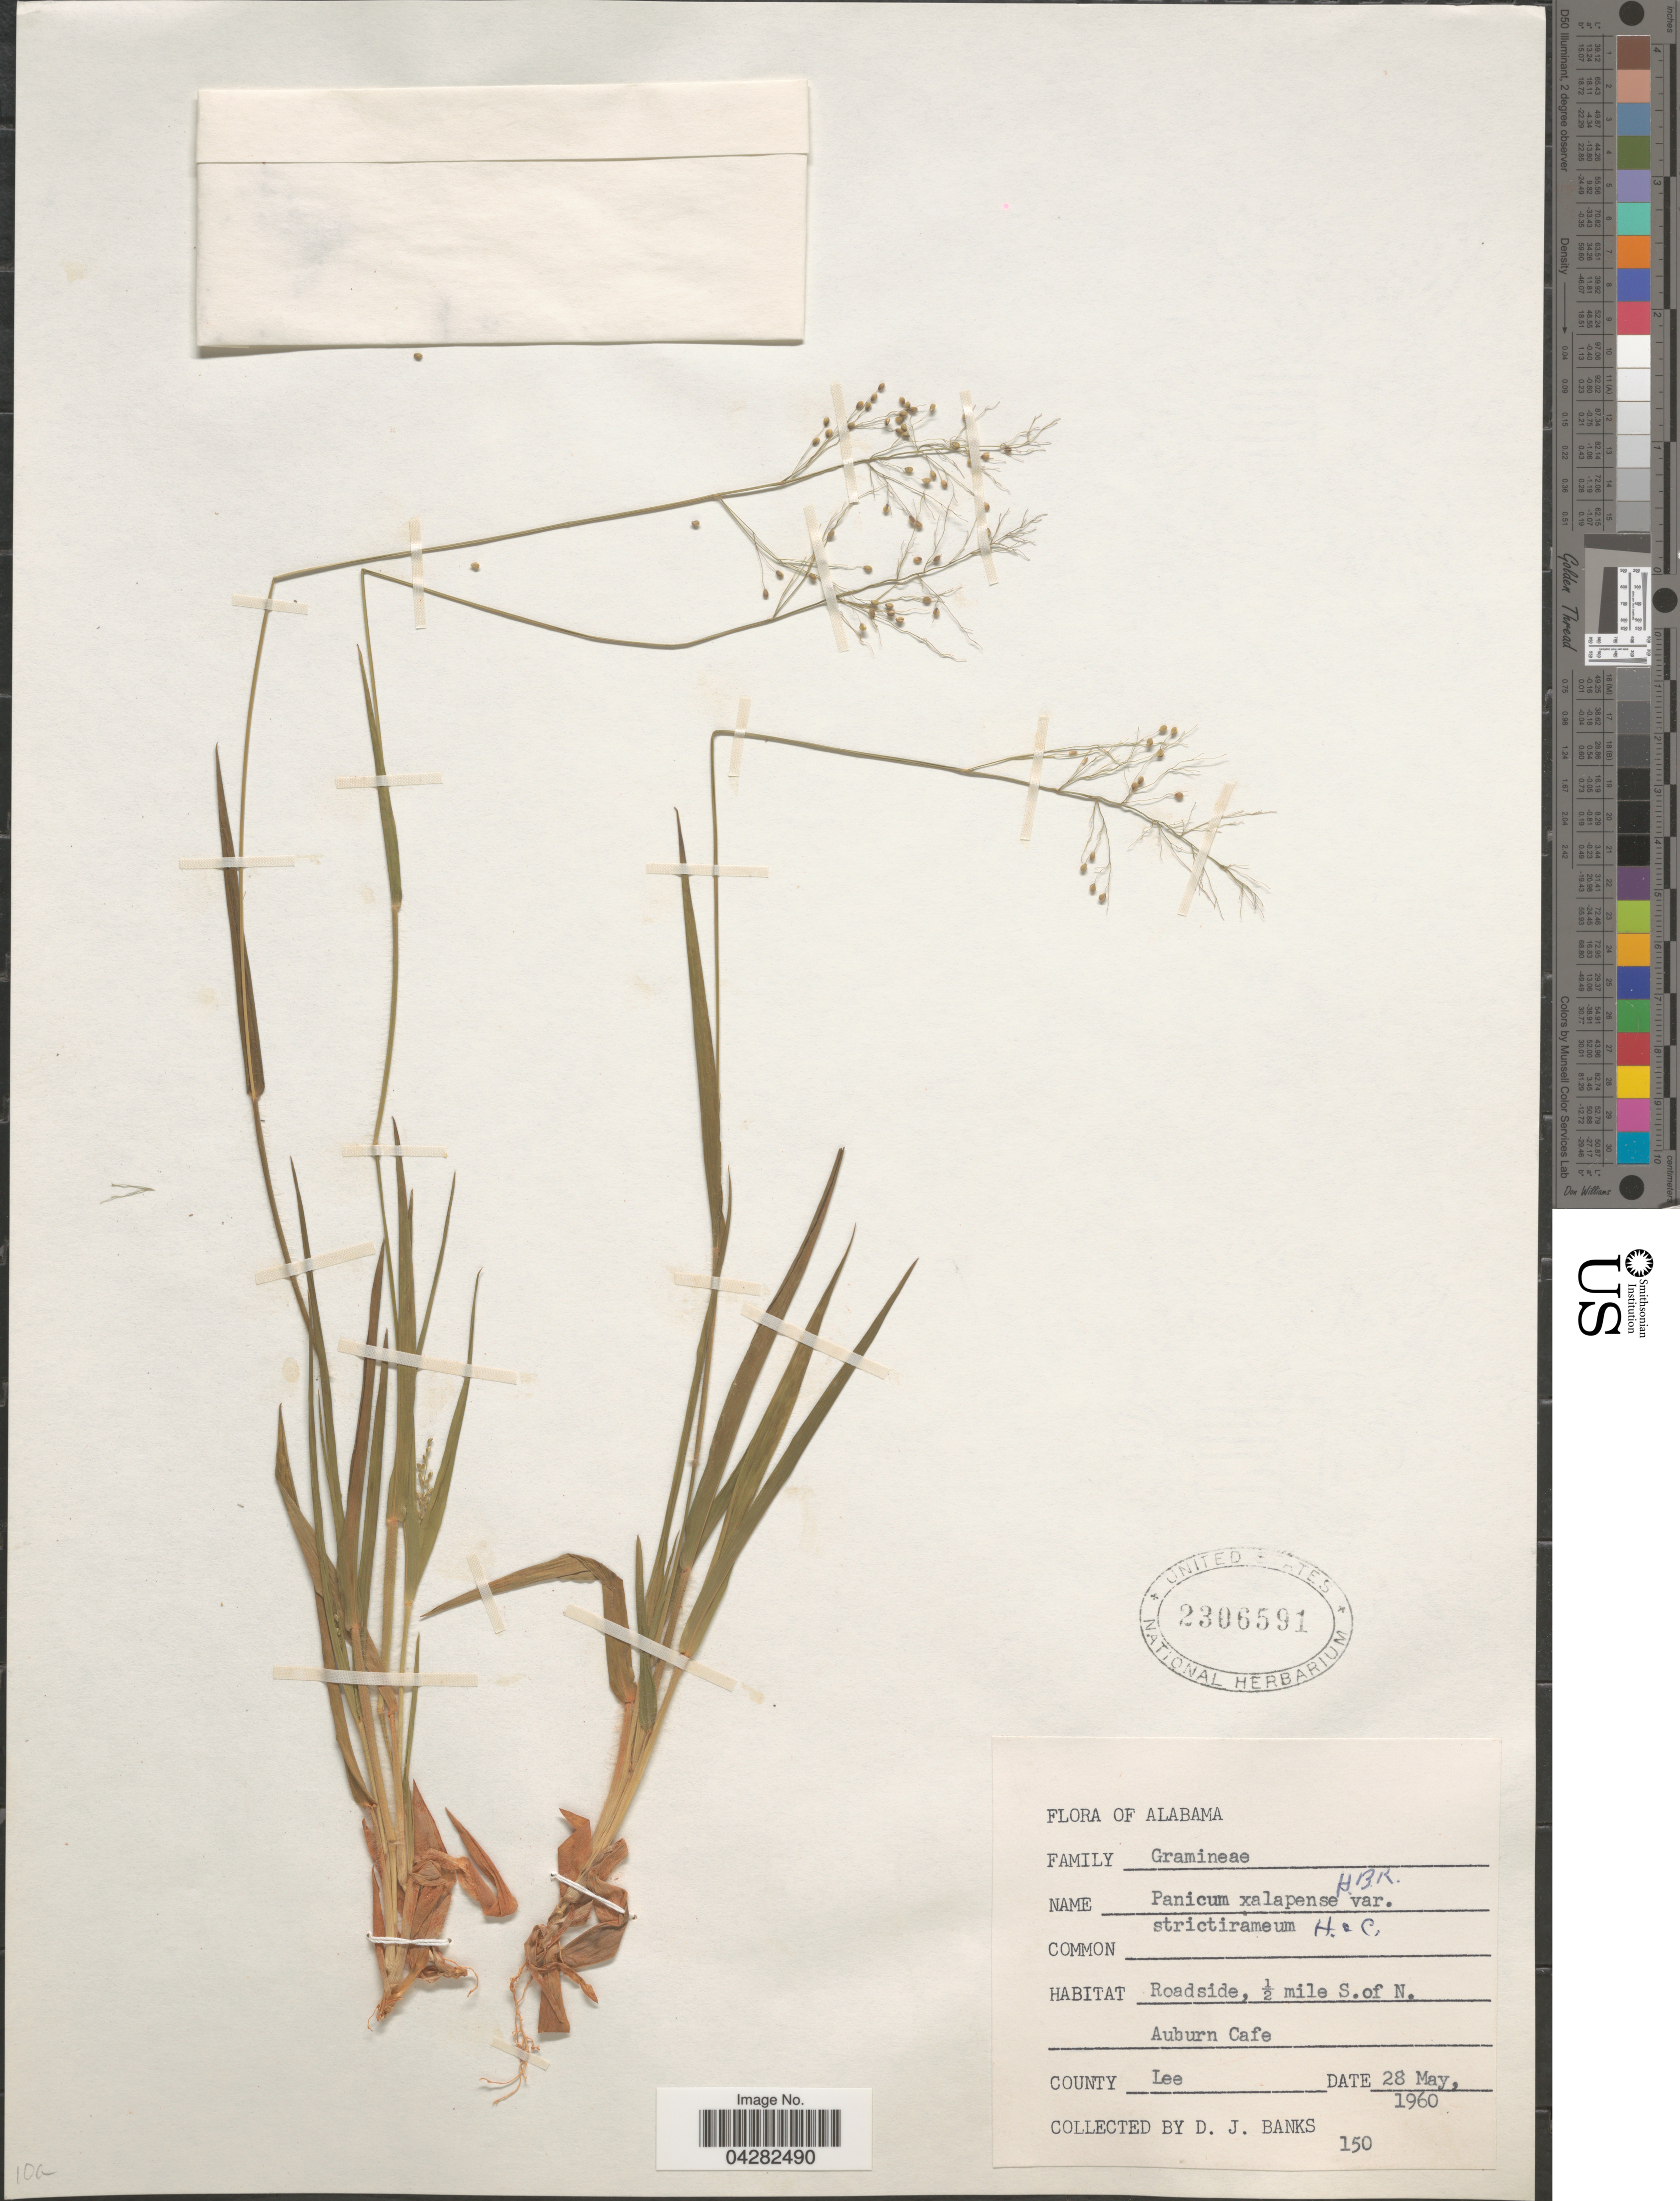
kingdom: Plantae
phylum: Tracheophyta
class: Liliopsida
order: Poales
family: Poaceae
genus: Dichanthelium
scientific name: Dichanthelium laxiflorum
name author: (Lam.) Gould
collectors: D. J. Banks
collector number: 150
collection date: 1960-05-28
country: United States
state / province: Alabama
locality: Roadside, ½ mile S. of N. Auburn Cafe. County Lee.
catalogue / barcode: US 2306591